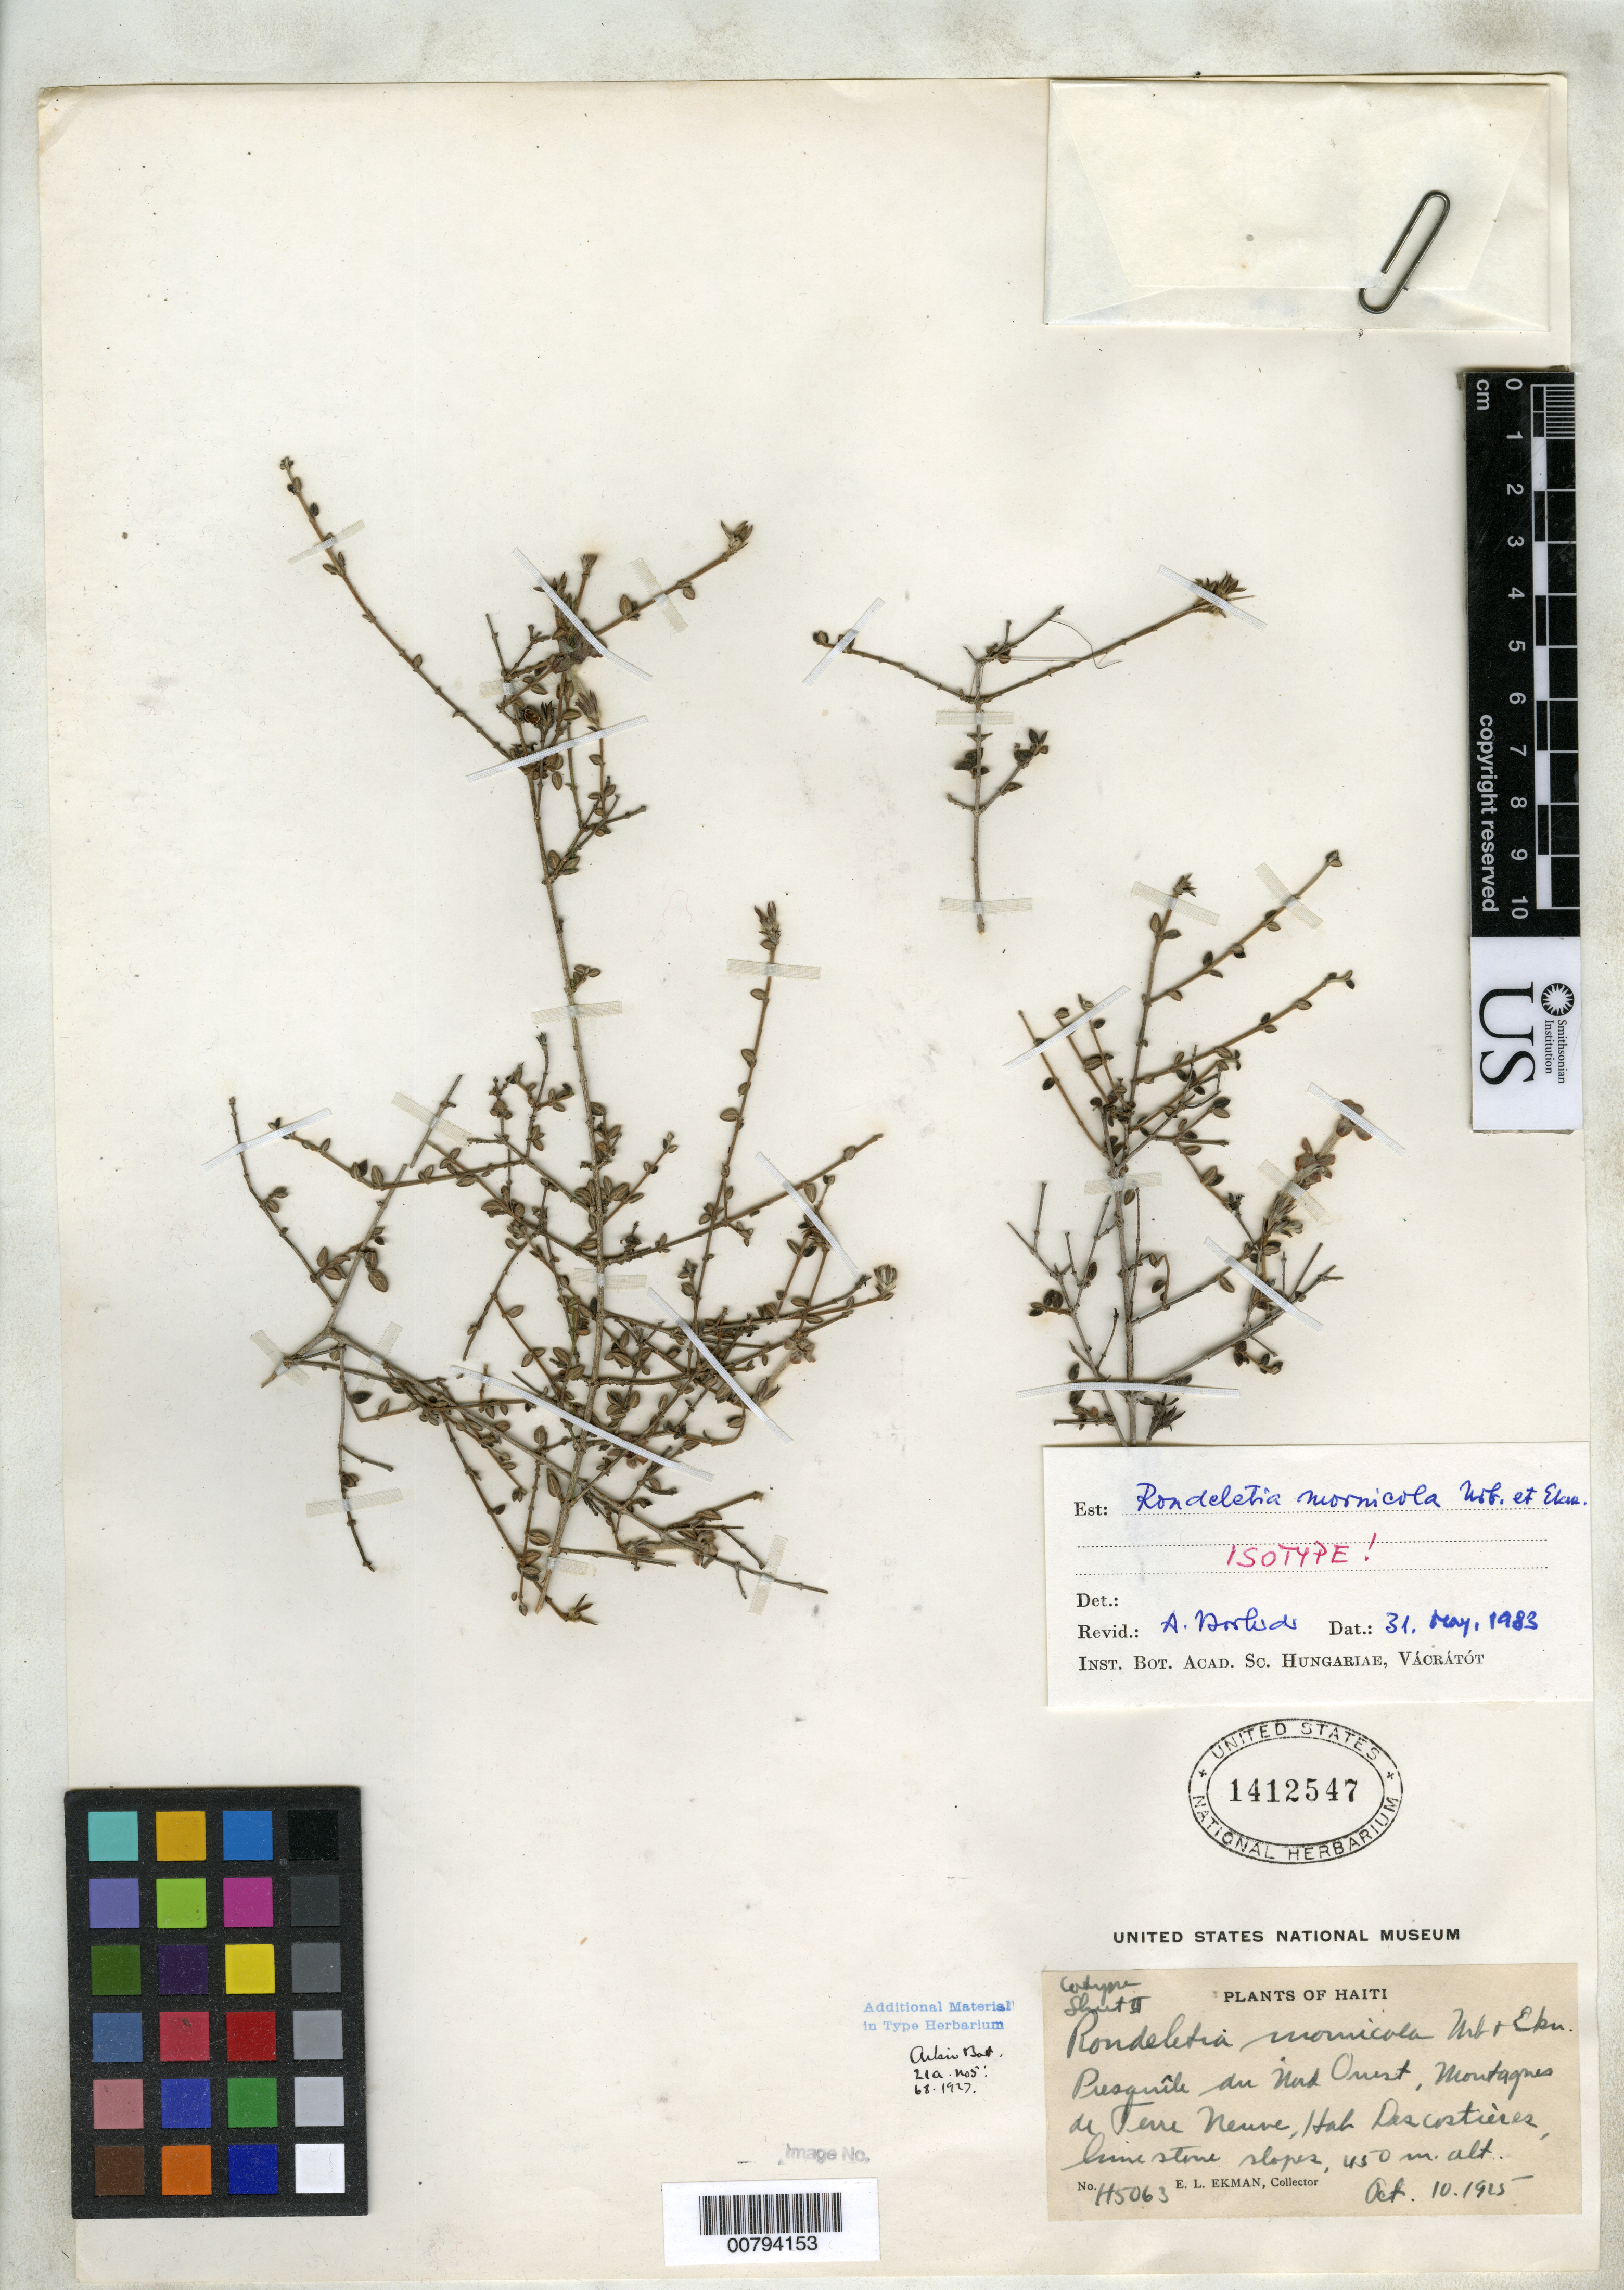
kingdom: Plantae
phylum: Tracheophyta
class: Magnoliopsida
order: Gentianales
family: Rubiaceae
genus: Rondeletia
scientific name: Rondeletia mornicola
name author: Urb. & Ekman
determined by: Borhidi, Attila L.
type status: Isotype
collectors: E. L. Ekman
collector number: H 5063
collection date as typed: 10 Oct 1925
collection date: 1925-10-10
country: Haiti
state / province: Nord-Óuest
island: Hispaniola Island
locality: Montagnes de Terre Neuve, Hab. Descostieres. Limestone slopes.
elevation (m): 450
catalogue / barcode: US 1412547